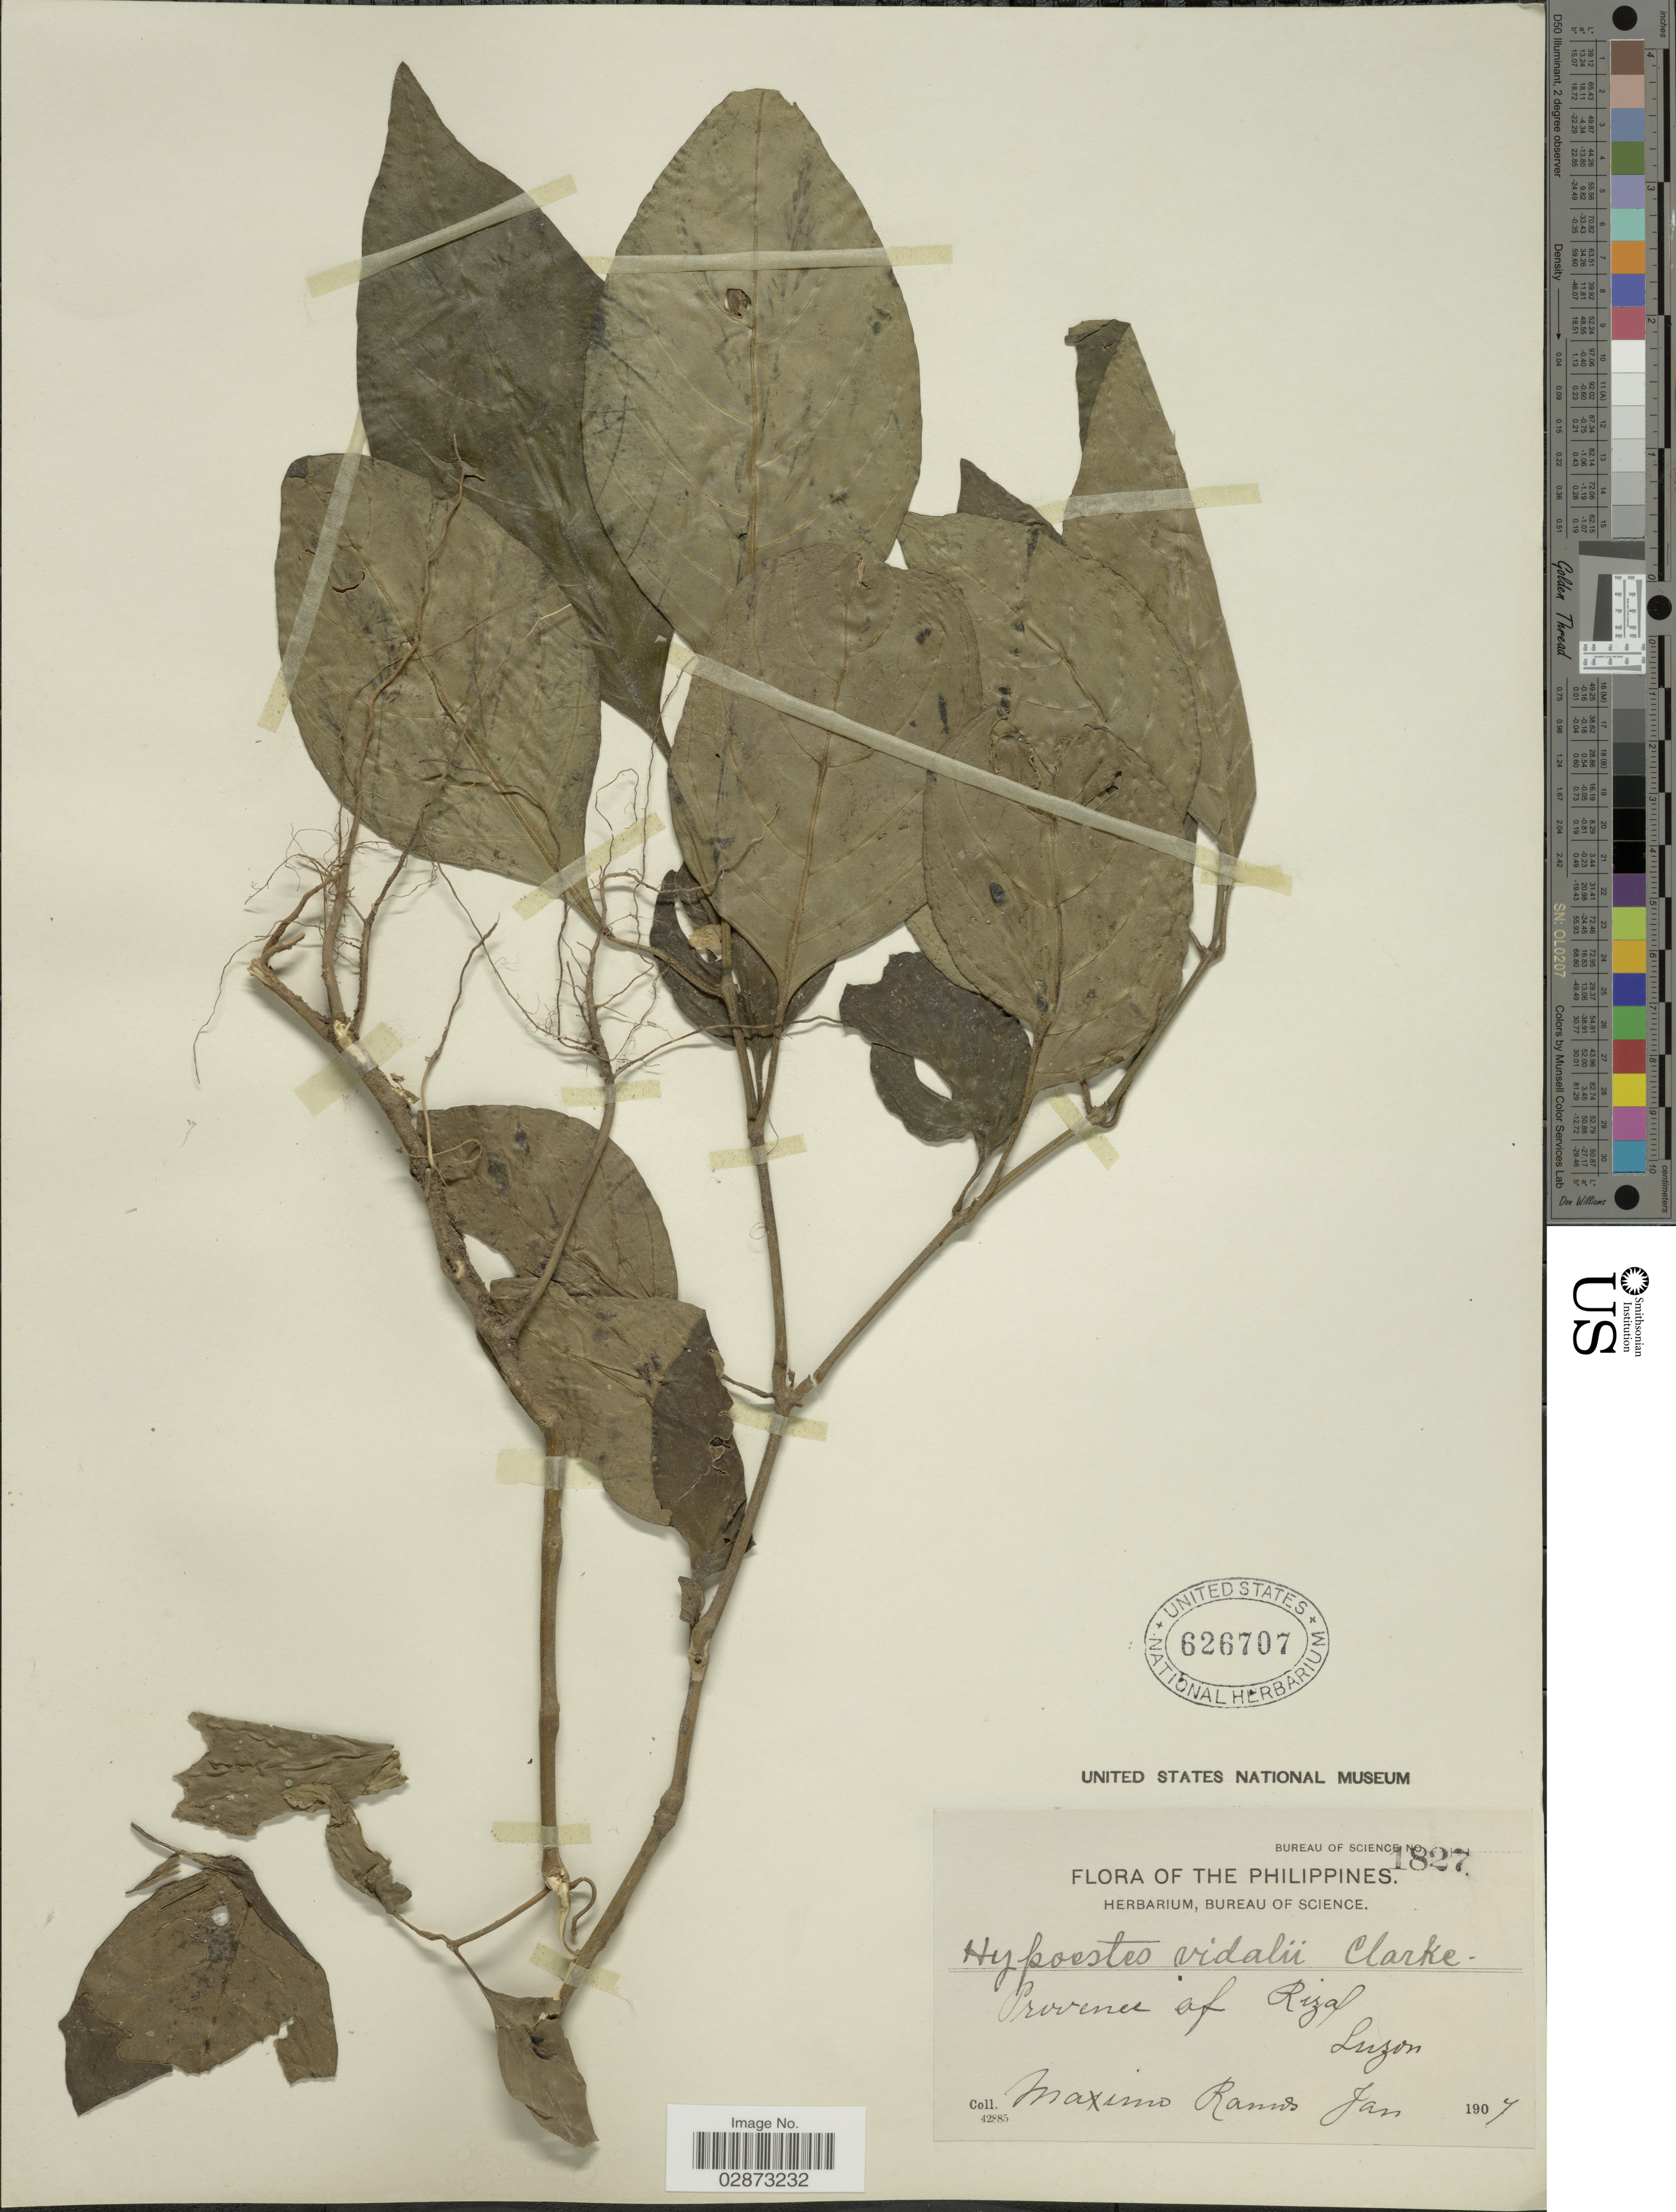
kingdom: Plantae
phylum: Tracheophyta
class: Magnoliopsida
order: Lamiales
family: Acanthaceae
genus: Hypoestes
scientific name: Hypoestes vidalii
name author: C.B. Clarke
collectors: M. Ramos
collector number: Bureau of Science 1827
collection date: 1907-01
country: Philippines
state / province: Calabarzon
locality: Province of Rizal. Luzon.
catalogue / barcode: US 626707